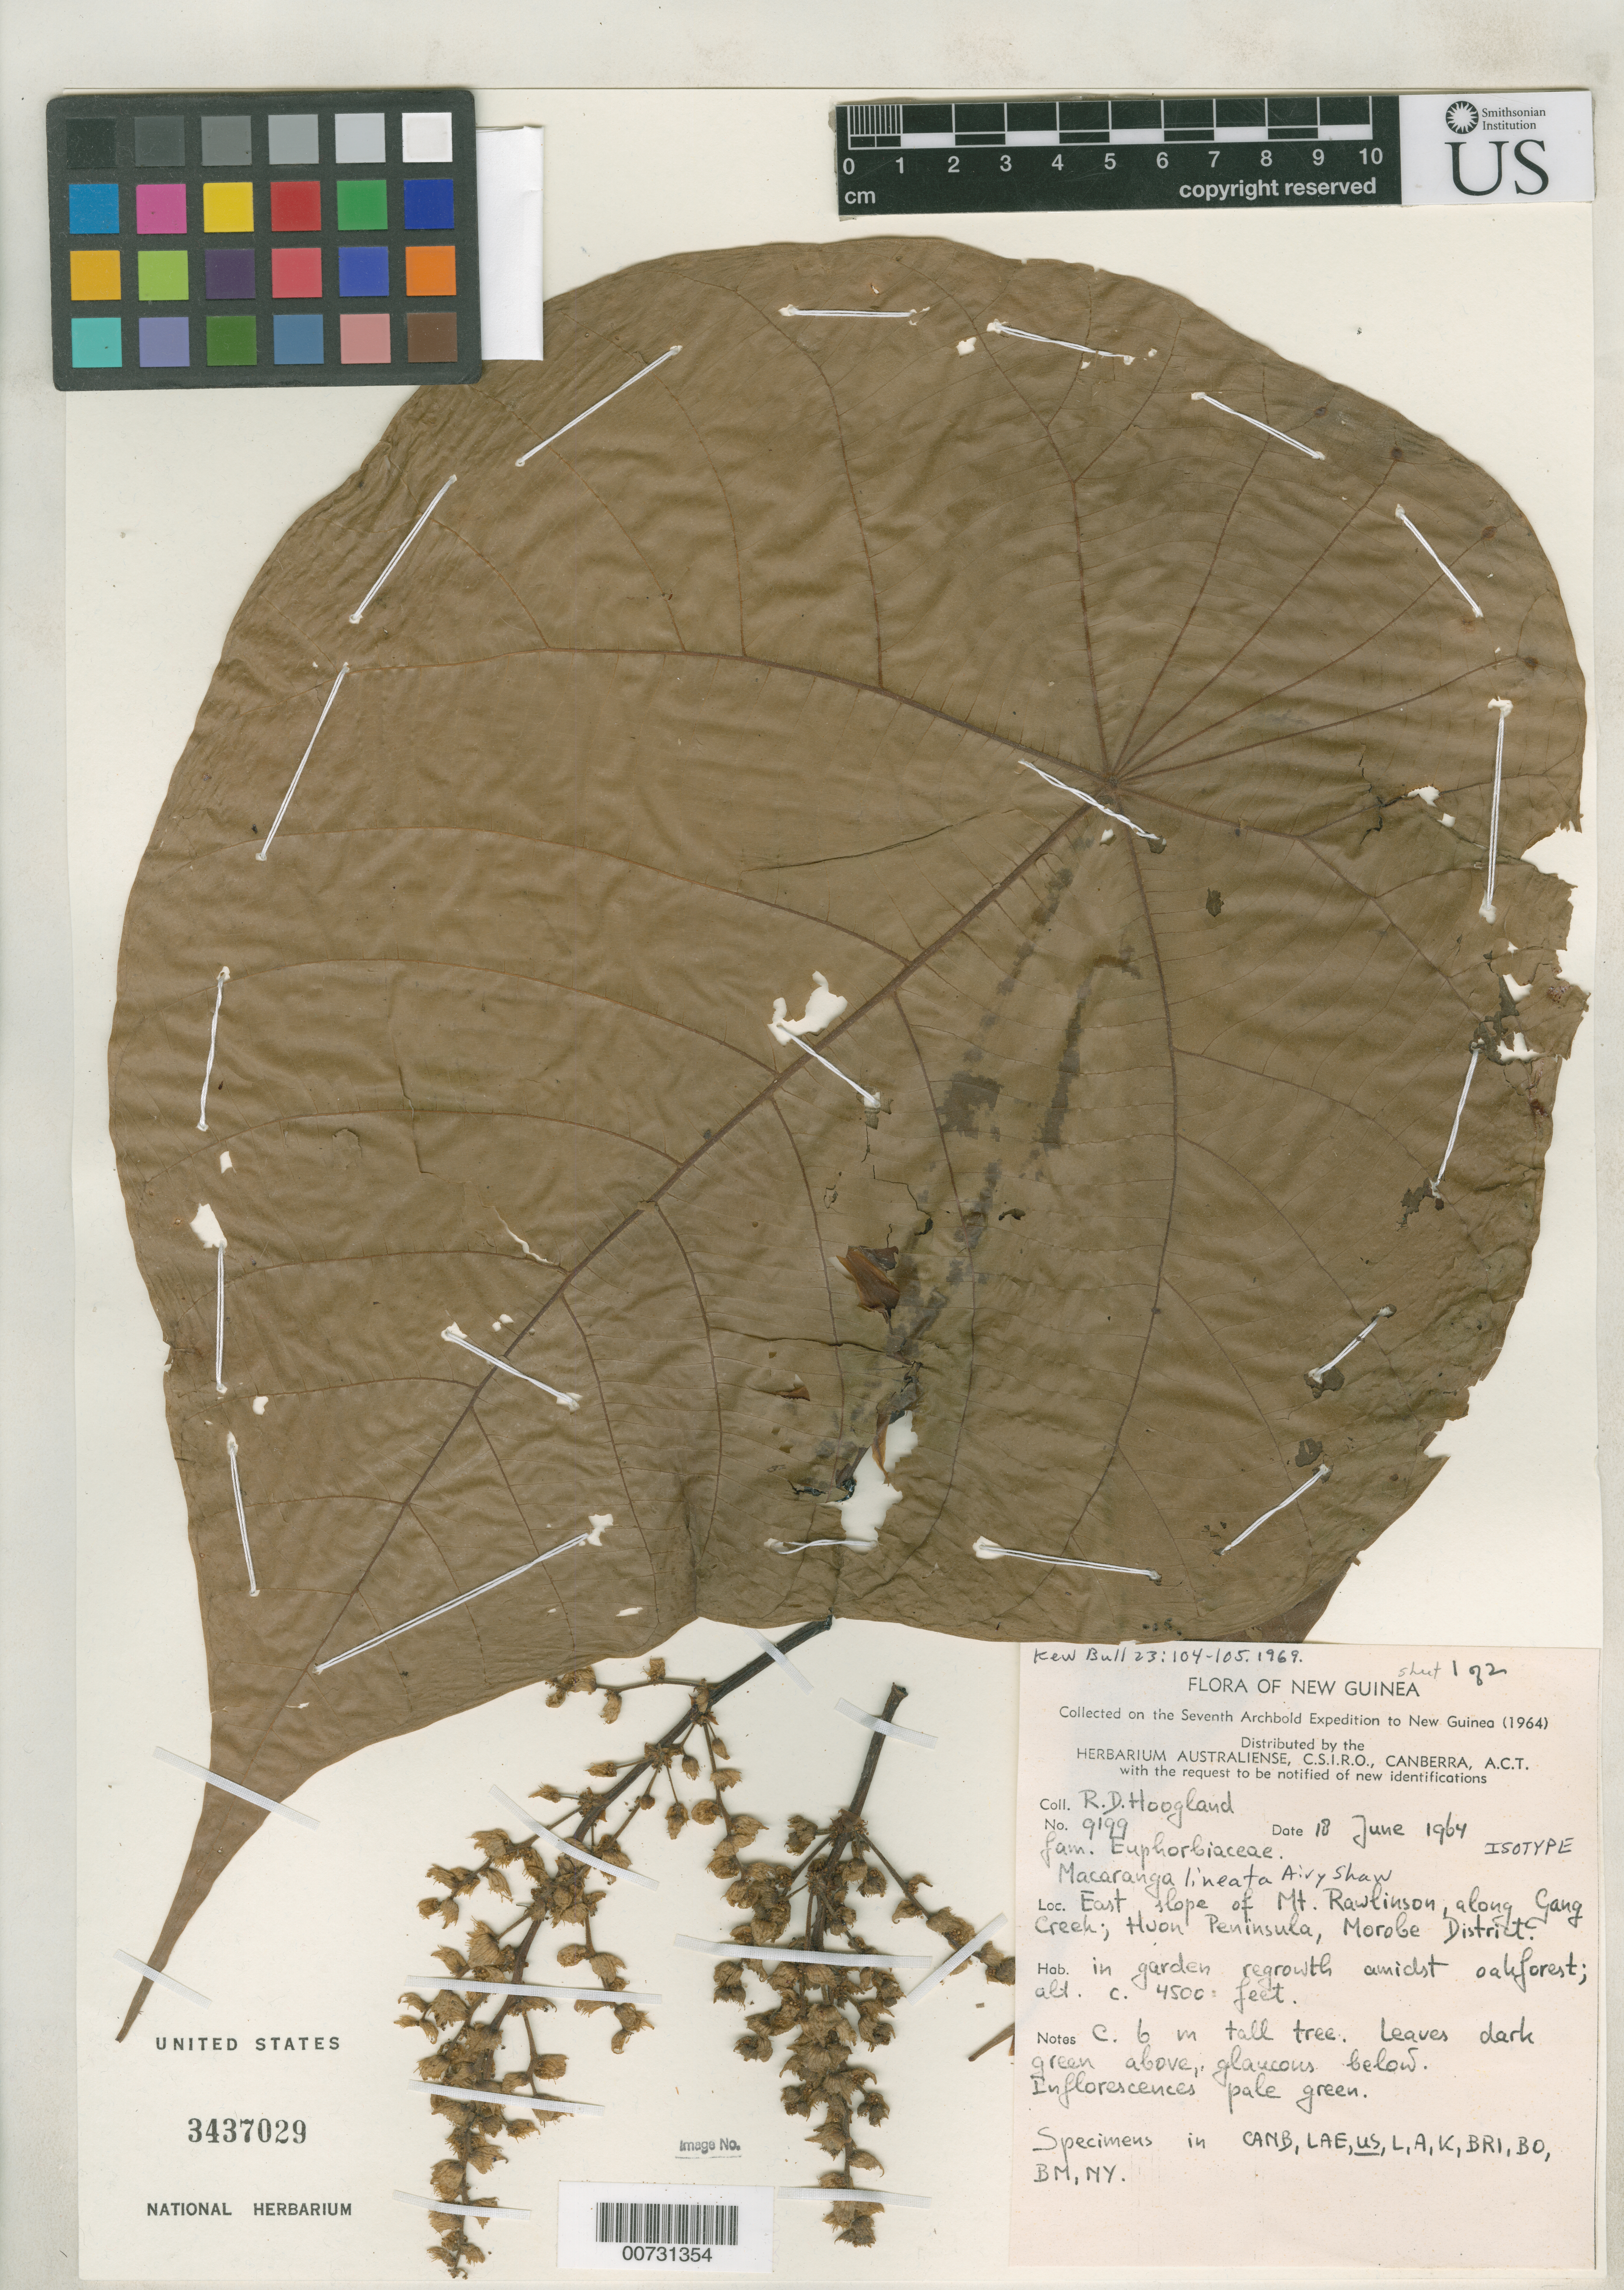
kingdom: Plantae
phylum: Tracheophyta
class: Magnoliopsida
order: Malpighiales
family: Euphorbiaceae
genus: Macaranga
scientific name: Macaranga lineata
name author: Airy Shaw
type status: Isotype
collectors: R. D. Hoogland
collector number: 9199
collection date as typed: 18 Jun 1964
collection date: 1964-06-18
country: Papua New Guinea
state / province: Morobe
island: New Guinea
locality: East slope of Mt. Rawlinson, along Gang Creek; Huon Peninsula, Morobe District.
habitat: In garden regrowth amidst oak forest.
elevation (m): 1372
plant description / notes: Holotype at K.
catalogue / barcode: US 3437029